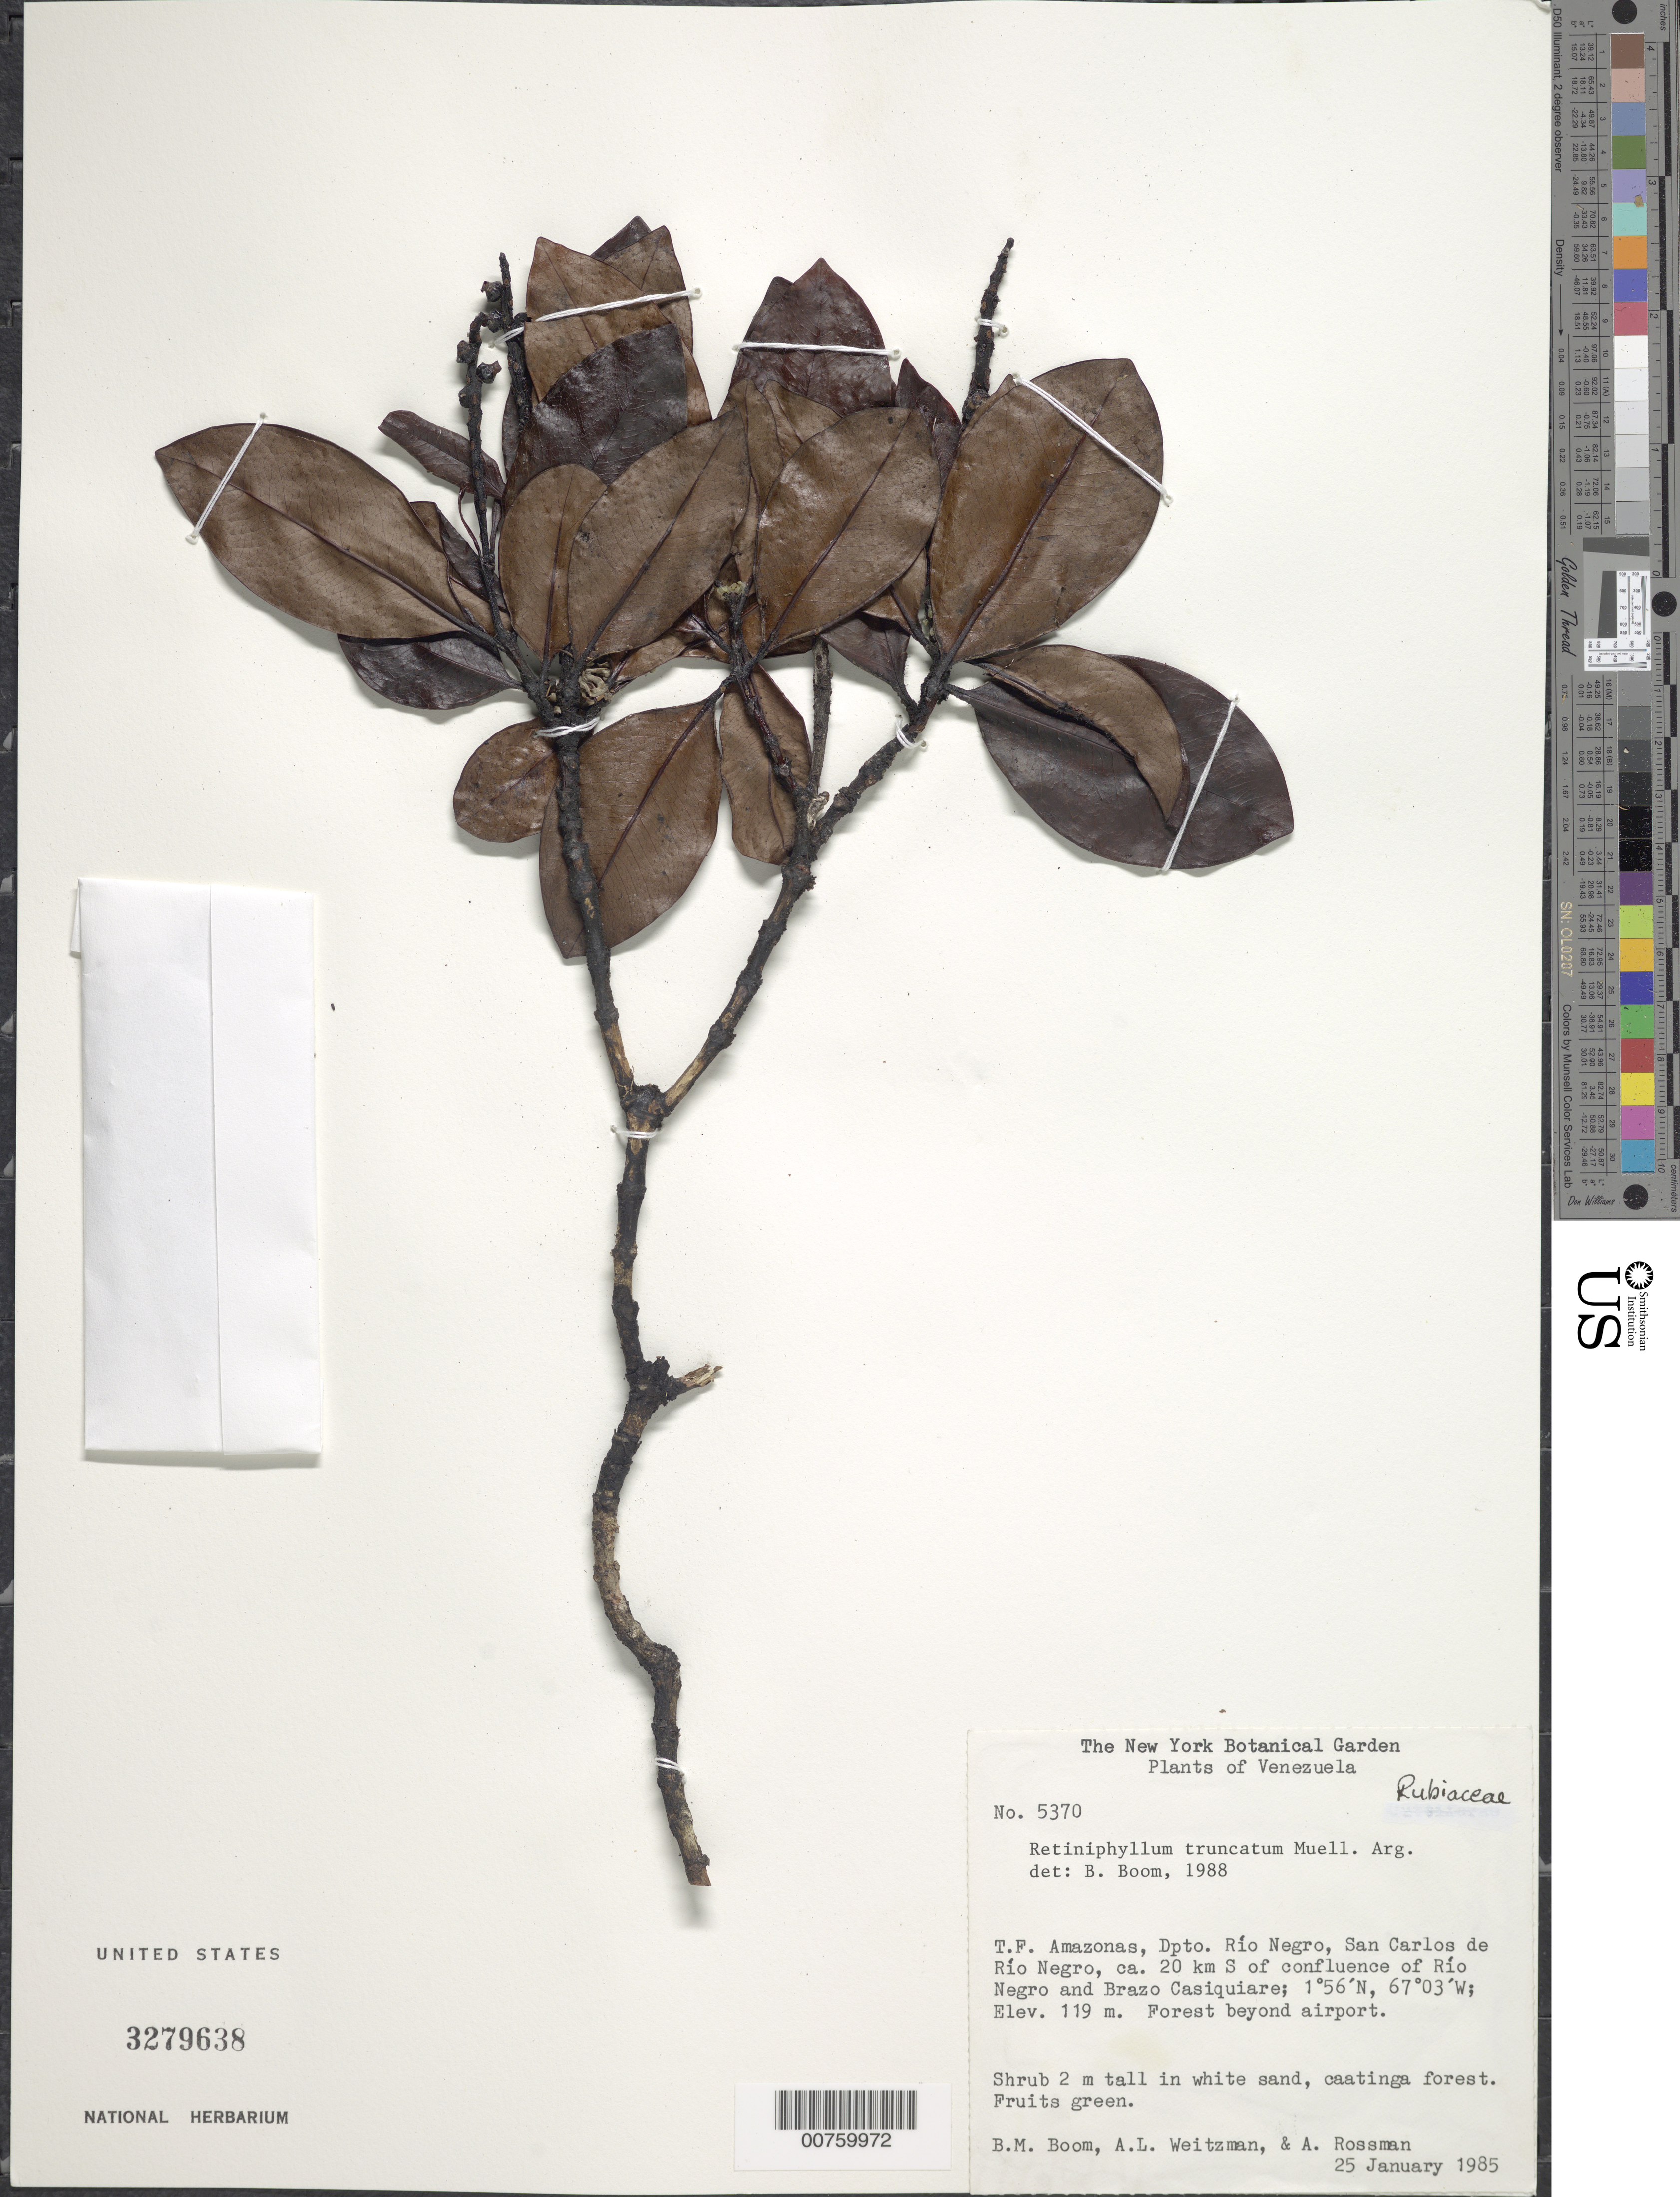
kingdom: Plantae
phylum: Tracheophyta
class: Magnoliopsida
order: Gentianales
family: Rubiaceae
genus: Retiniphyllum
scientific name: Retiniphyllum truncatum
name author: Müll. Arg.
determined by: Boom, B. M.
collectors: B. M. Boom, A. L. Weitzman & A. Rossman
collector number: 5370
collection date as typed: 25-Jan-85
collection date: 1985-01-25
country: Venezuela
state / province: Amazonas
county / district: Río Negro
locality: San Carlos de Río Negro, ca. 20 km S of confl. of Río Negro and Brazo Casiquiare; beyond airport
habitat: White sand, caatinga forest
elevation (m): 119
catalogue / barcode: US 3279638